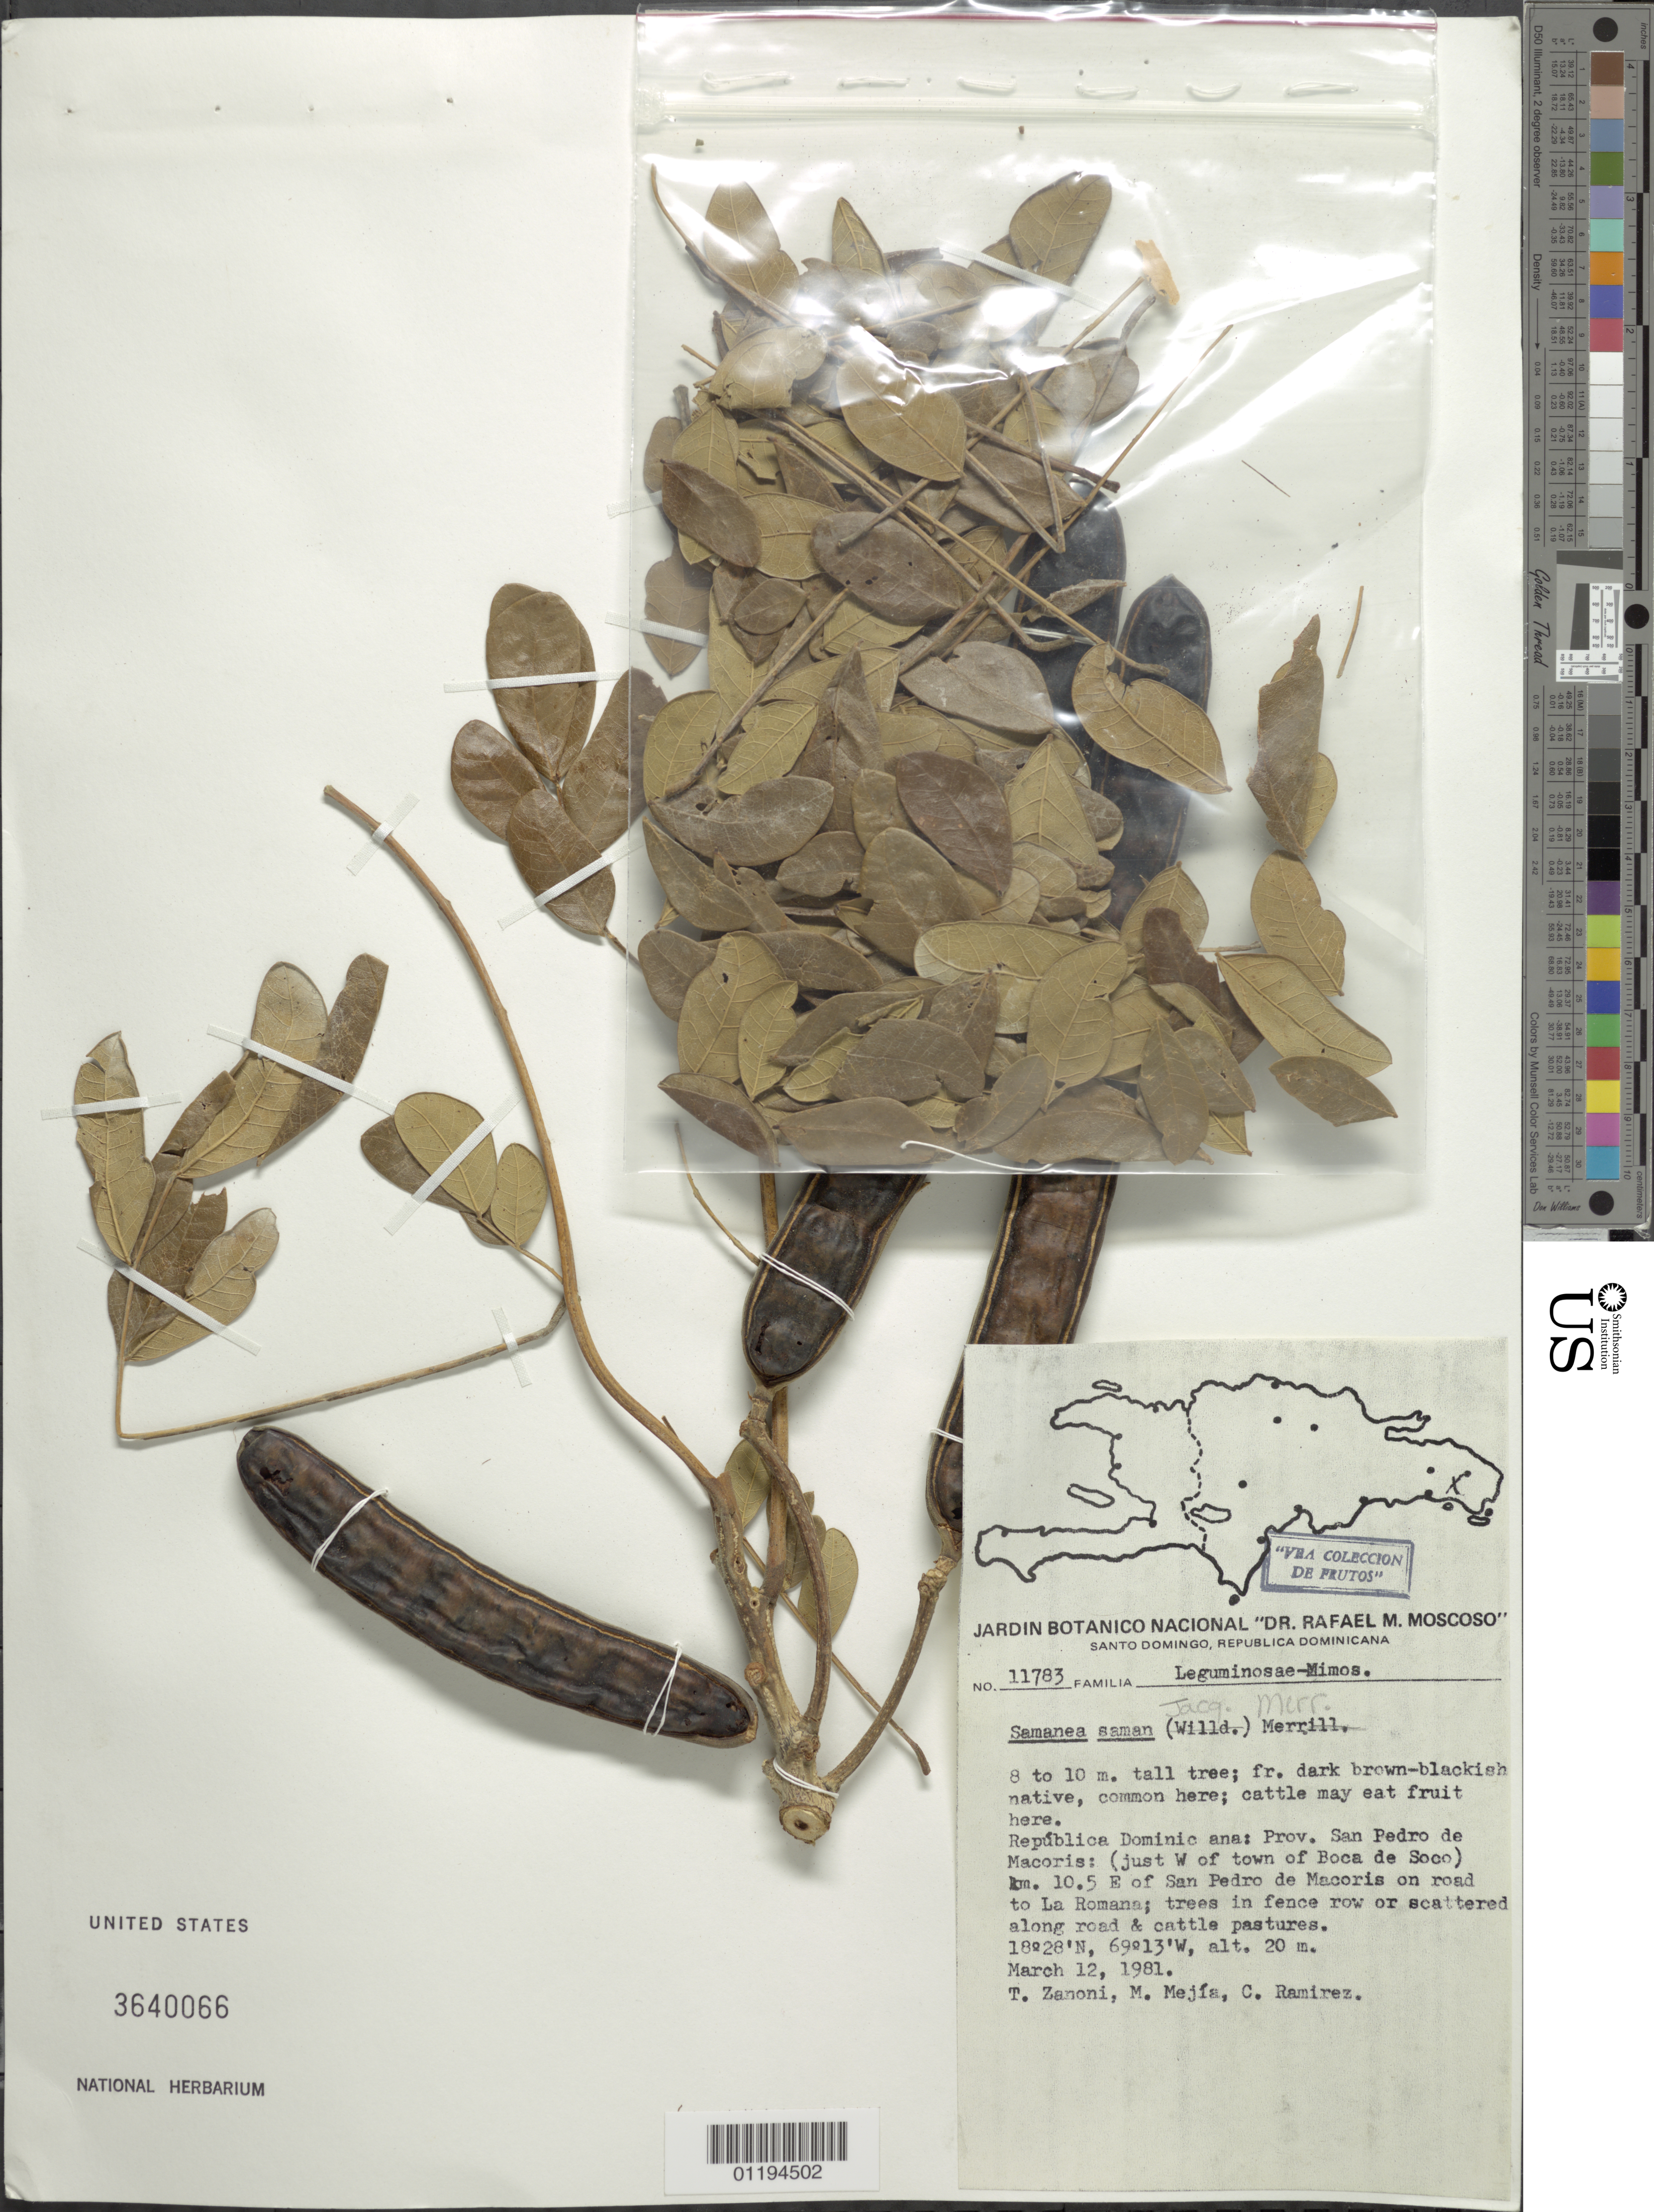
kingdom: Plantae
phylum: Tracheophyta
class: Magnoliopsida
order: Fabales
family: Fabaceae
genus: Samanea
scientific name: Samanea saman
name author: (Jacq.) Merr.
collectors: T. A. Zanoni, M. Mejia & C. Ramirez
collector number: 11783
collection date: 1981-03-12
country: Dominican Republic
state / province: San Pedro de Macorís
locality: E of San Pedro de Marcoris on road to La Romana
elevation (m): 20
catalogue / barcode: US 3640066